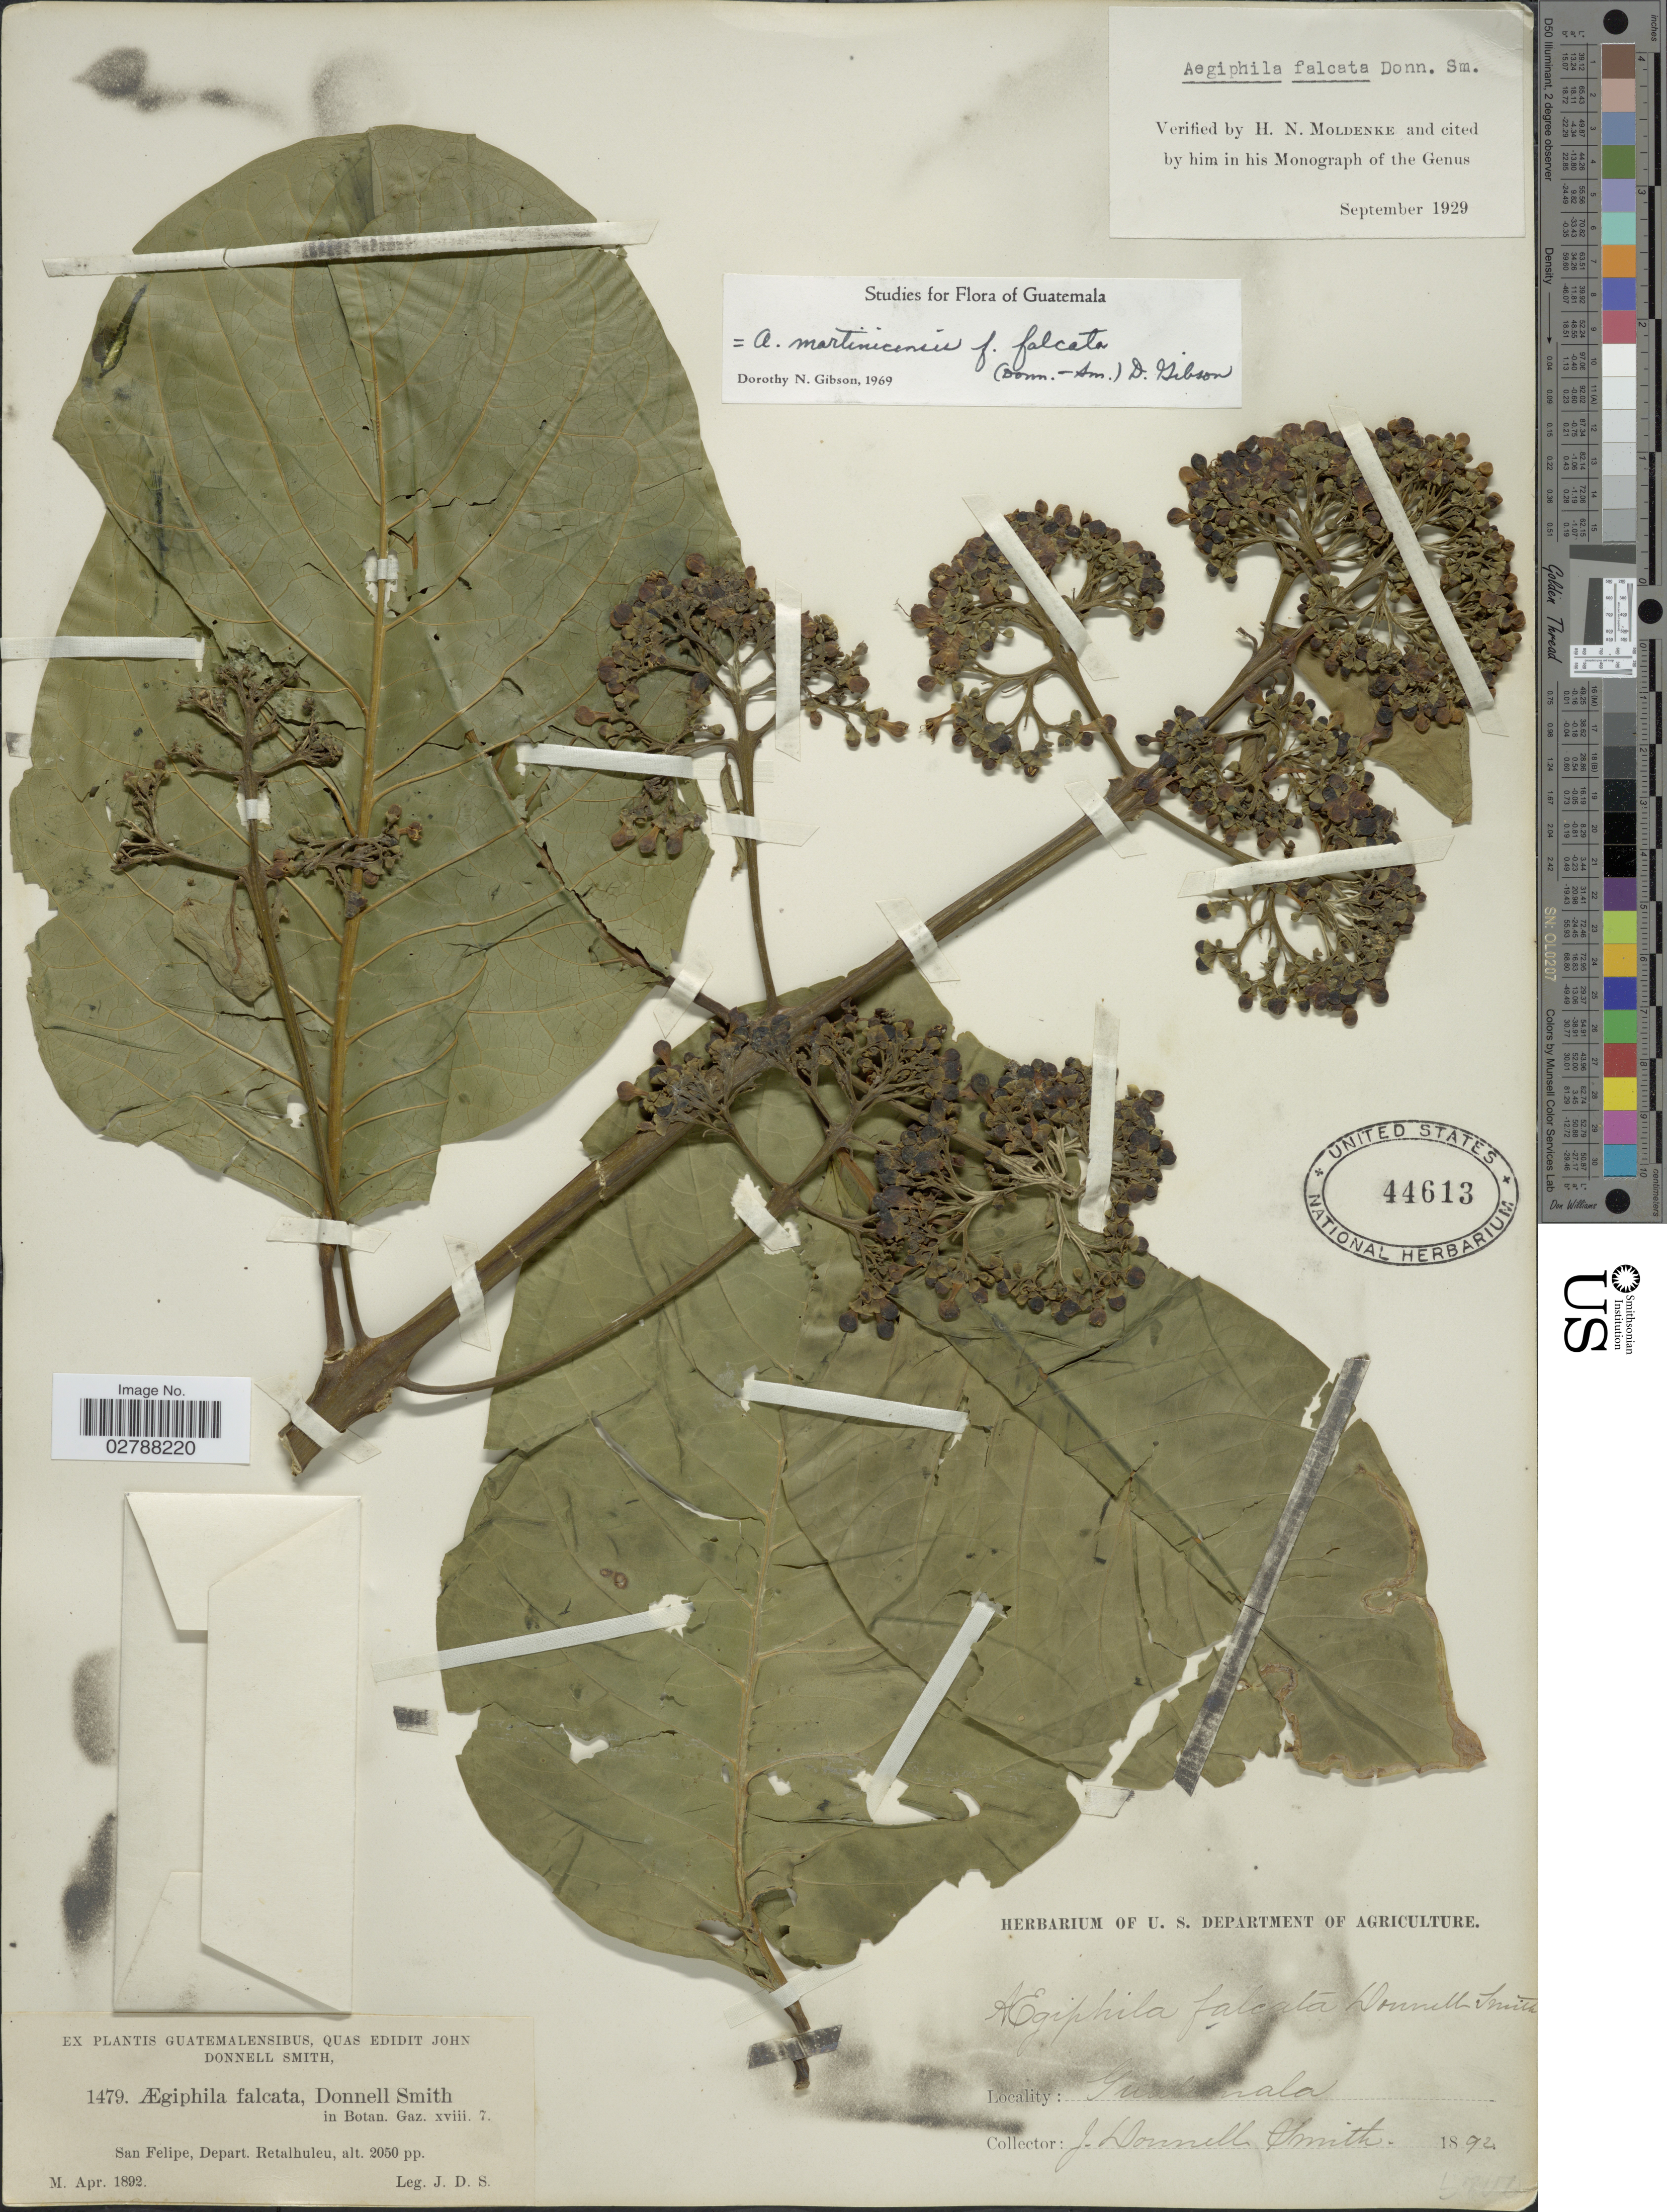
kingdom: Plantae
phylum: Tracheophyta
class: Magnoliopsida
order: Lamiales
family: Lamiaceae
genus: Aegiphila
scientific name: Aegiphila martinicensis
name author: Jacq.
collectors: J. Donnell Smith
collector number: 1479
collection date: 1892-04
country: Guatemala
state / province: Retalhuleu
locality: San Felipe, Depart. Retalhuleu.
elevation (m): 625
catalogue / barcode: US 44613